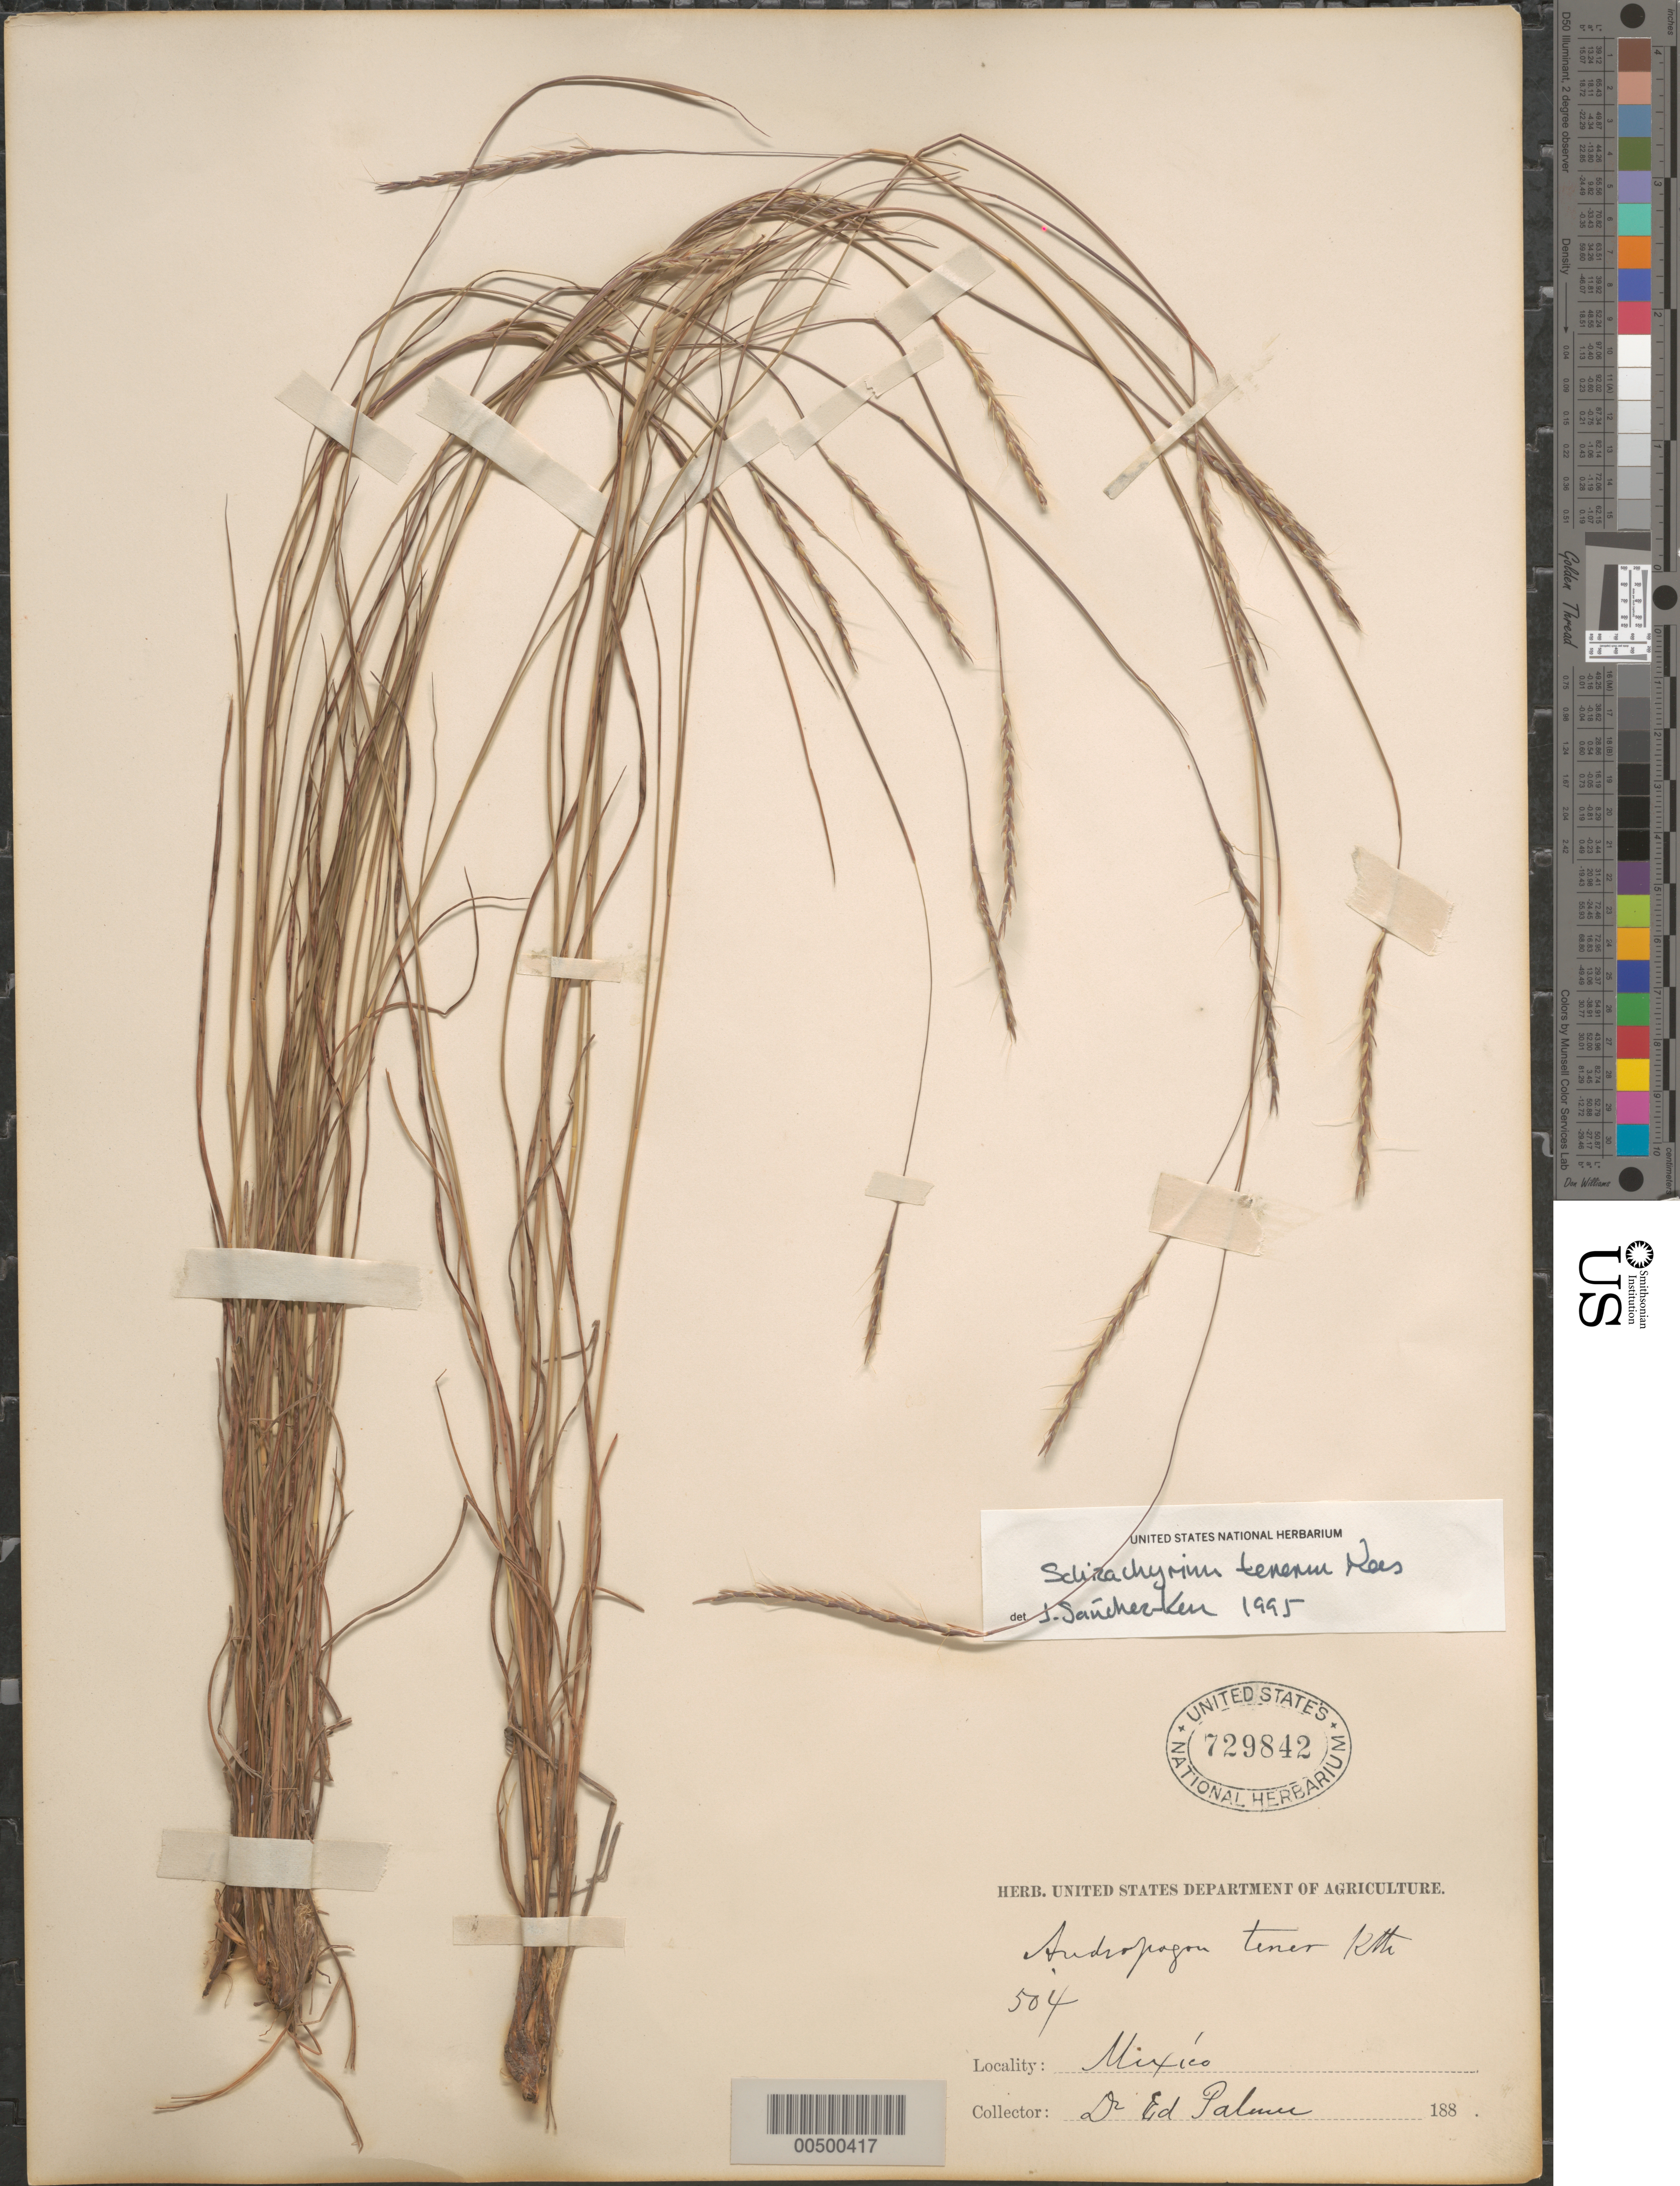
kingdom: Plantae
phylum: Tracheophyta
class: Liliopsida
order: Poales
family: Poaceae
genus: Schizachyrium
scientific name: Schizachyrium tenerum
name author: Nees in Mart.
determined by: Sánchez-Ken, J. G.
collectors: E. Palmer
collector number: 504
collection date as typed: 188?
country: Mexico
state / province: Durango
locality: San Ramon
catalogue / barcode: US 729842